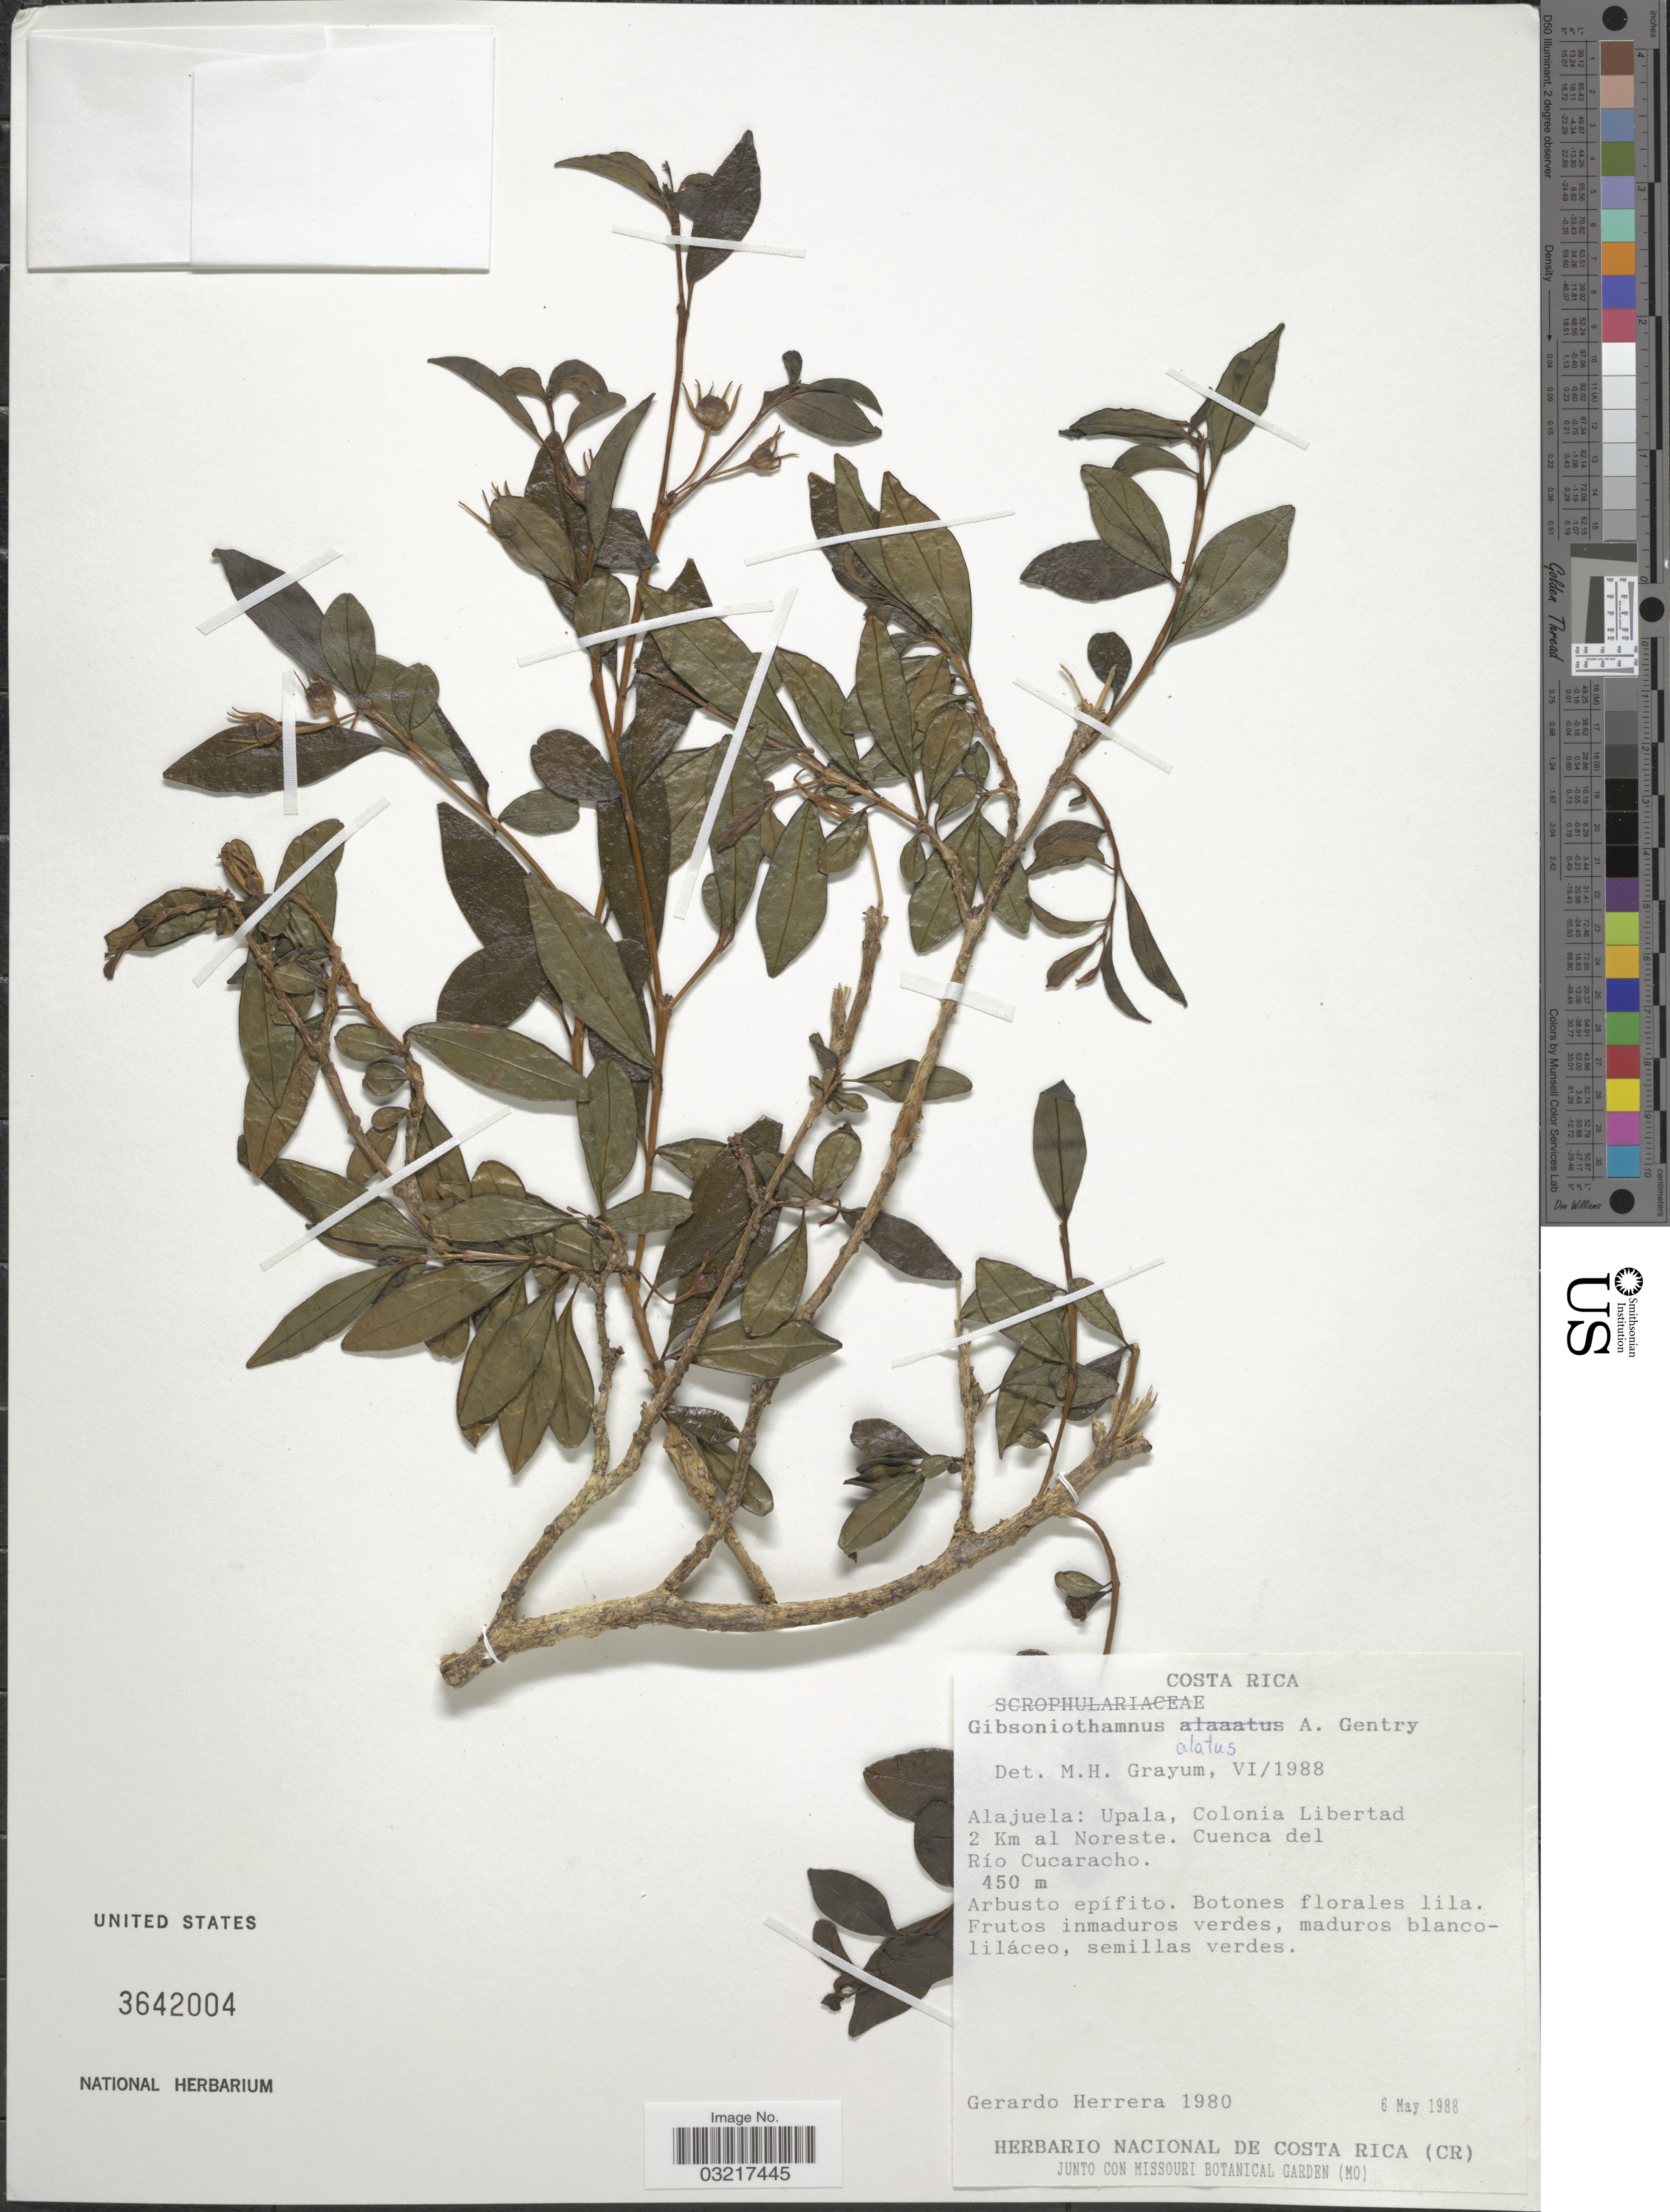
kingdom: Plantae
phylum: Tracheophyta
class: Magnoliopsida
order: Lamiales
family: Schlegeliaceae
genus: Gibsoniothamnus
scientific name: Gibsoniothamnus alatus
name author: A.H. Gentry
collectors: G. Herrera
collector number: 1980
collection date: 1988-05-06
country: Costa Rica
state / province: Alajuela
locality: Upala, Colonia Libertad 2 Km al Noreste. Cuenca del Río Cucaracho.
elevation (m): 450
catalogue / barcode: US 3642004